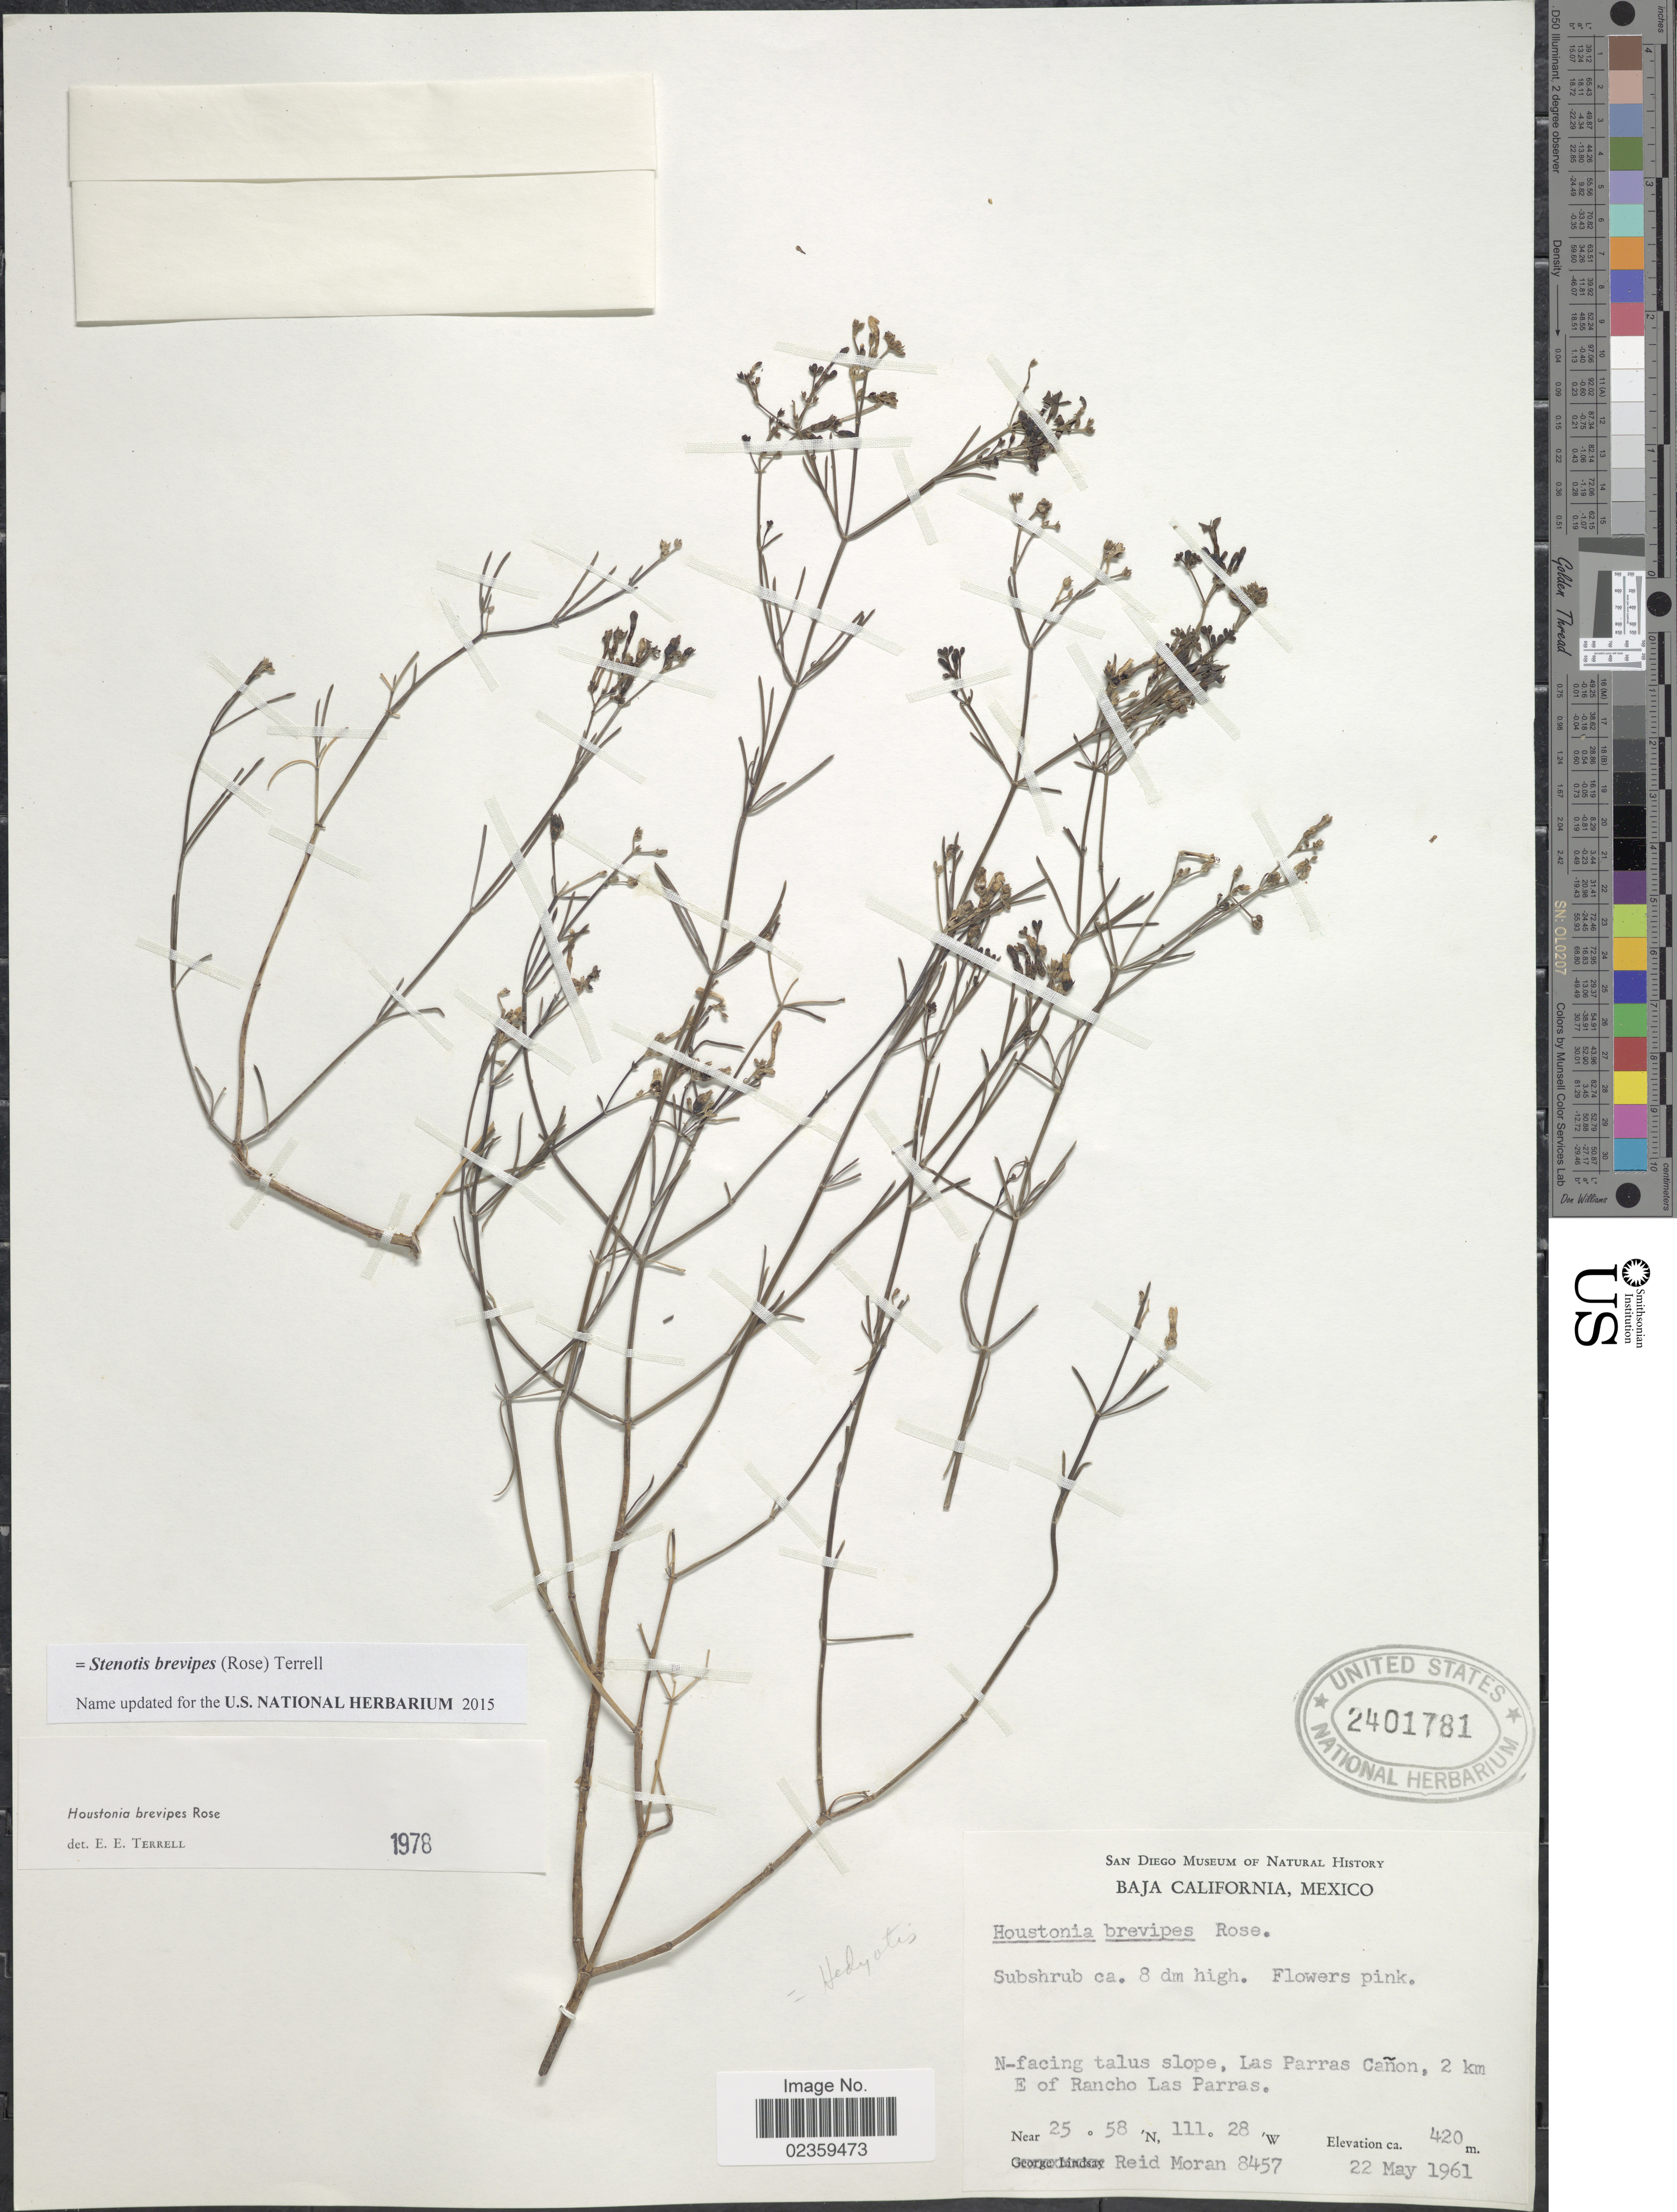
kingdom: Plantae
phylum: Tracheophyta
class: Magnoliopsida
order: Gentianales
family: Rubiaceae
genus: Stenotis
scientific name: Stenotis brevipes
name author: (Rose) Terrell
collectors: R. V. Moran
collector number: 8457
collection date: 1961-05-22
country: Mexico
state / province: Baja California Sur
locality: N-facing talus slope, Las Parras Cañon, 2 km E of Rancho Las Parras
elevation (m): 420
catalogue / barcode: US 2401781